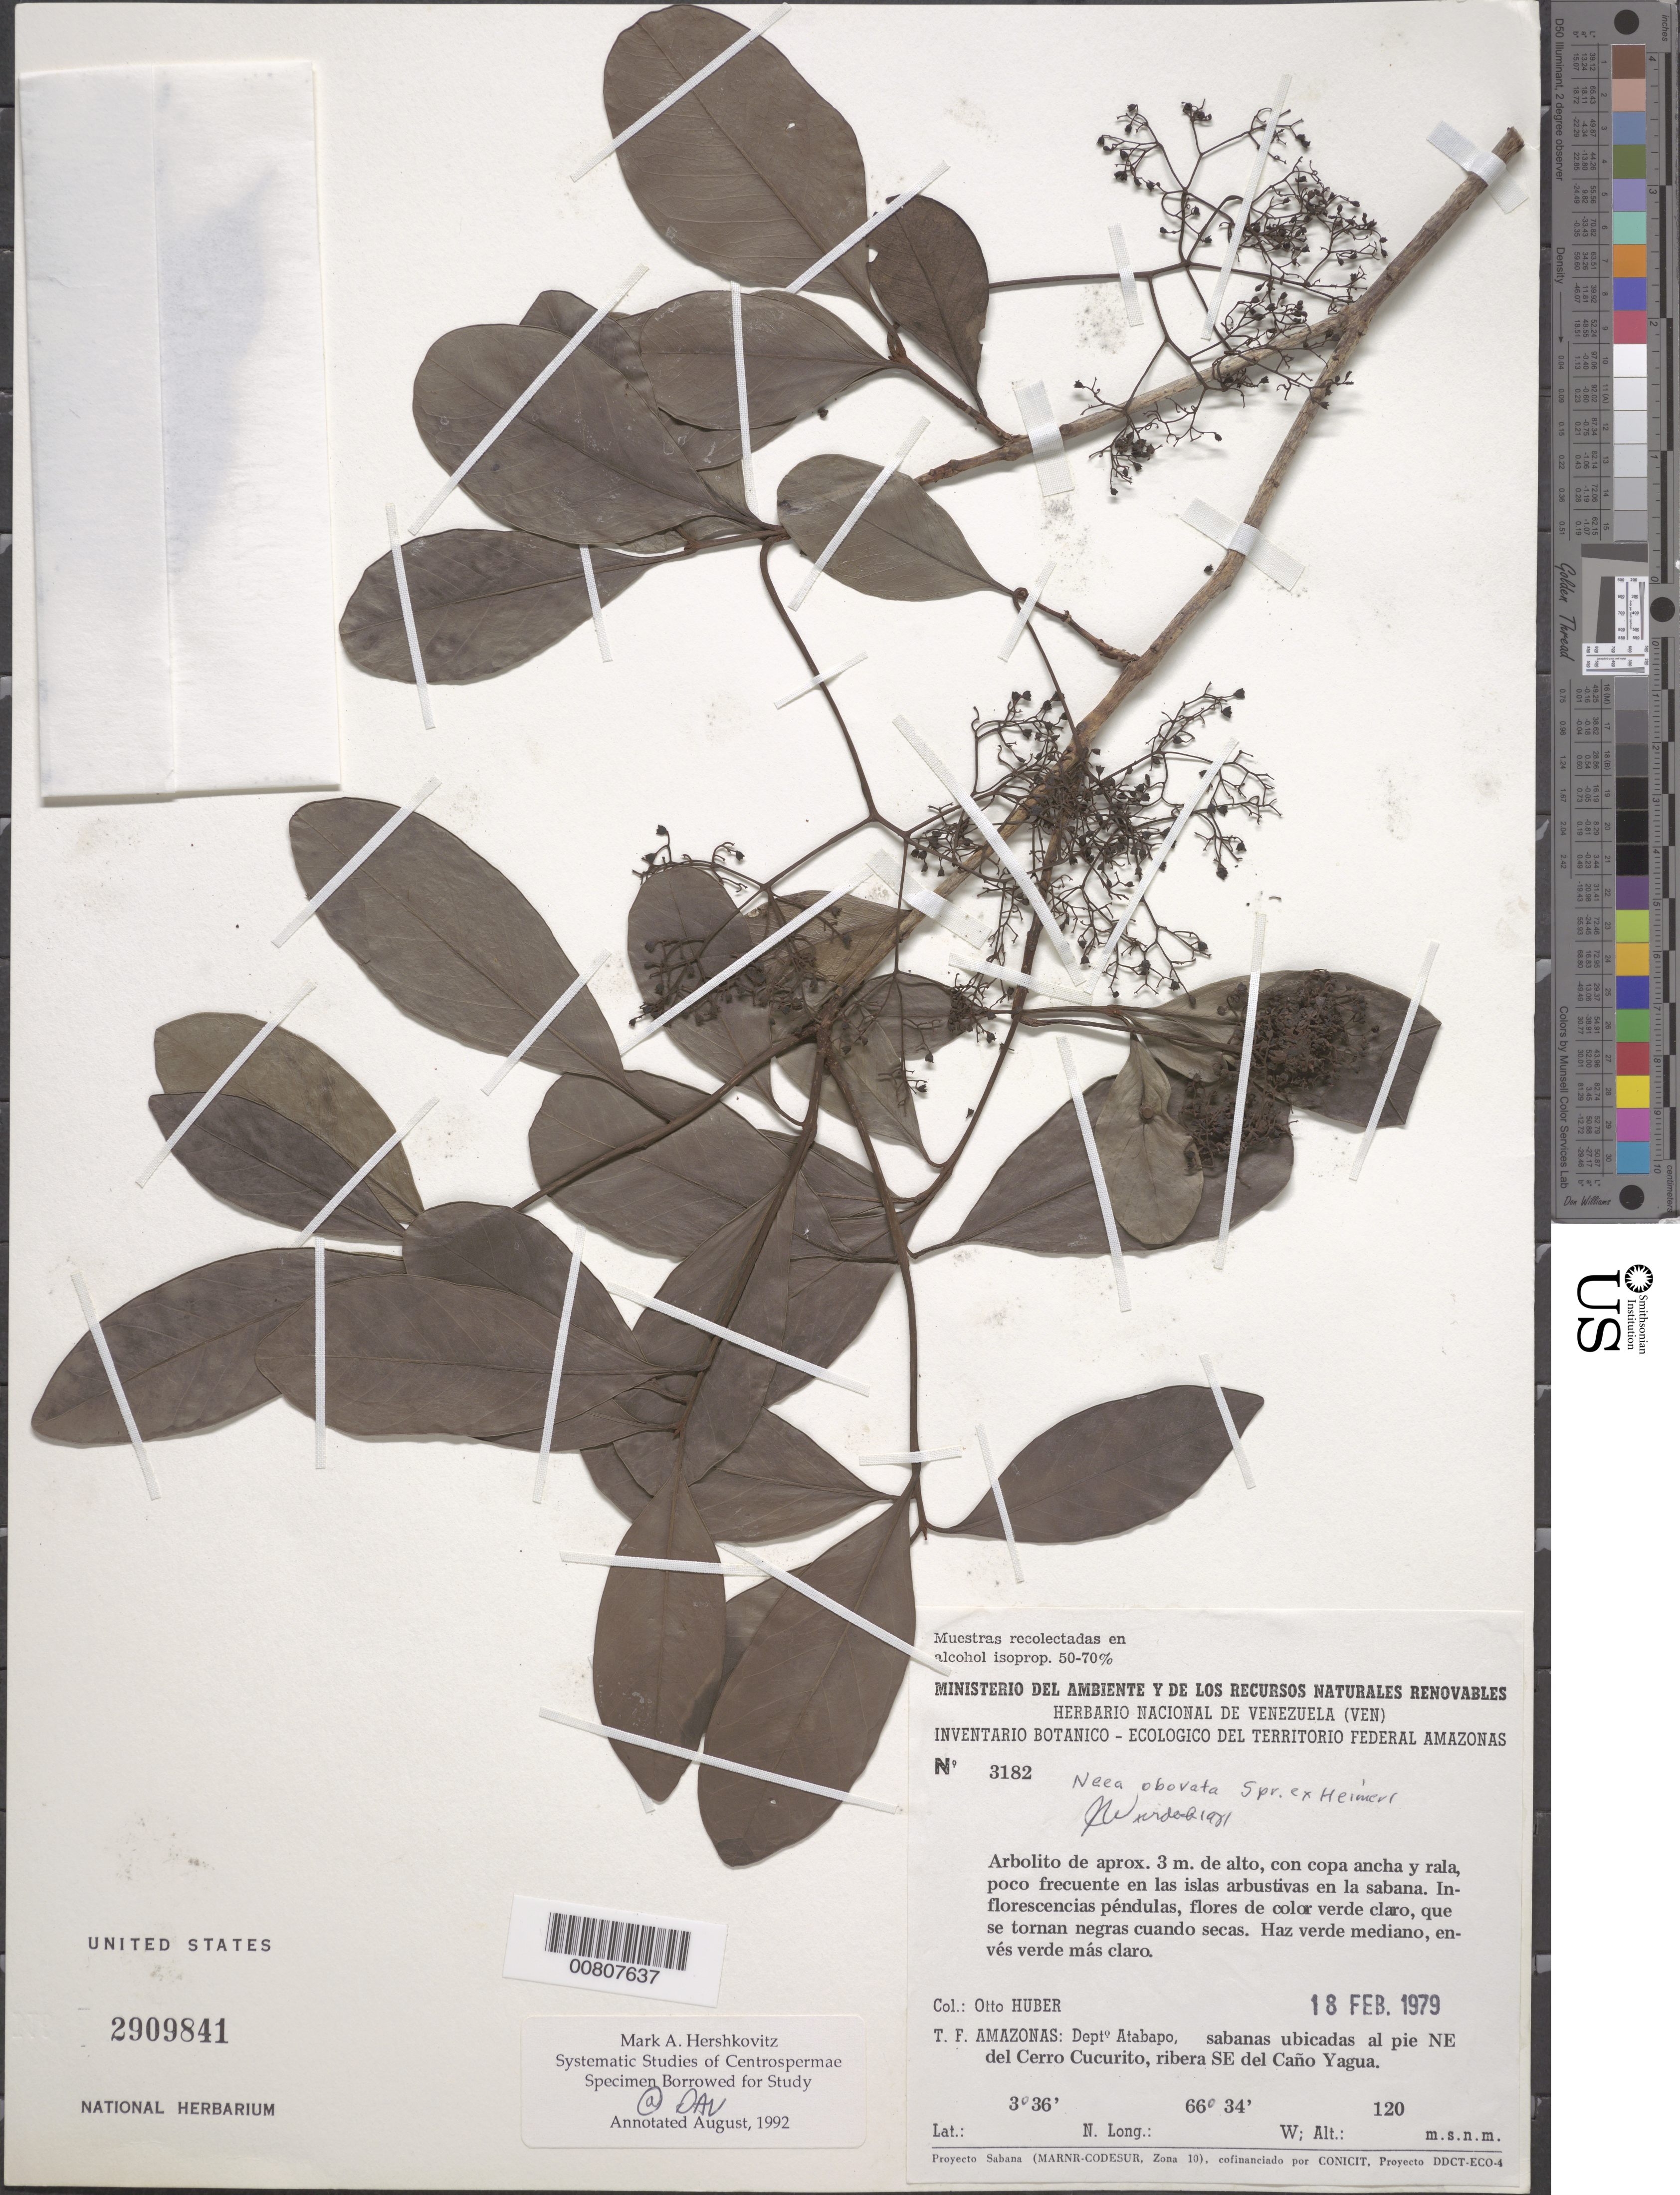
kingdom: Plantae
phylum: Tracheophyta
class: Magnoliopsida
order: Caryophyllales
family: Nyctaginaceae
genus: Neea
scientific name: Neea obovata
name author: Spruce ex Heimerl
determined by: Wurdack, John J., (US), US (UNITED STATES)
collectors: O. Huber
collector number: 3182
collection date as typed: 18-Feb-79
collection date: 1979-02-18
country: Venezuela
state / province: Amazonas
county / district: Atabapo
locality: Cerro Cururito, al NE, SE del Caño Yagua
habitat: Islas arbustives en sabana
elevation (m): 120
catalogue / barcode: US 2909841